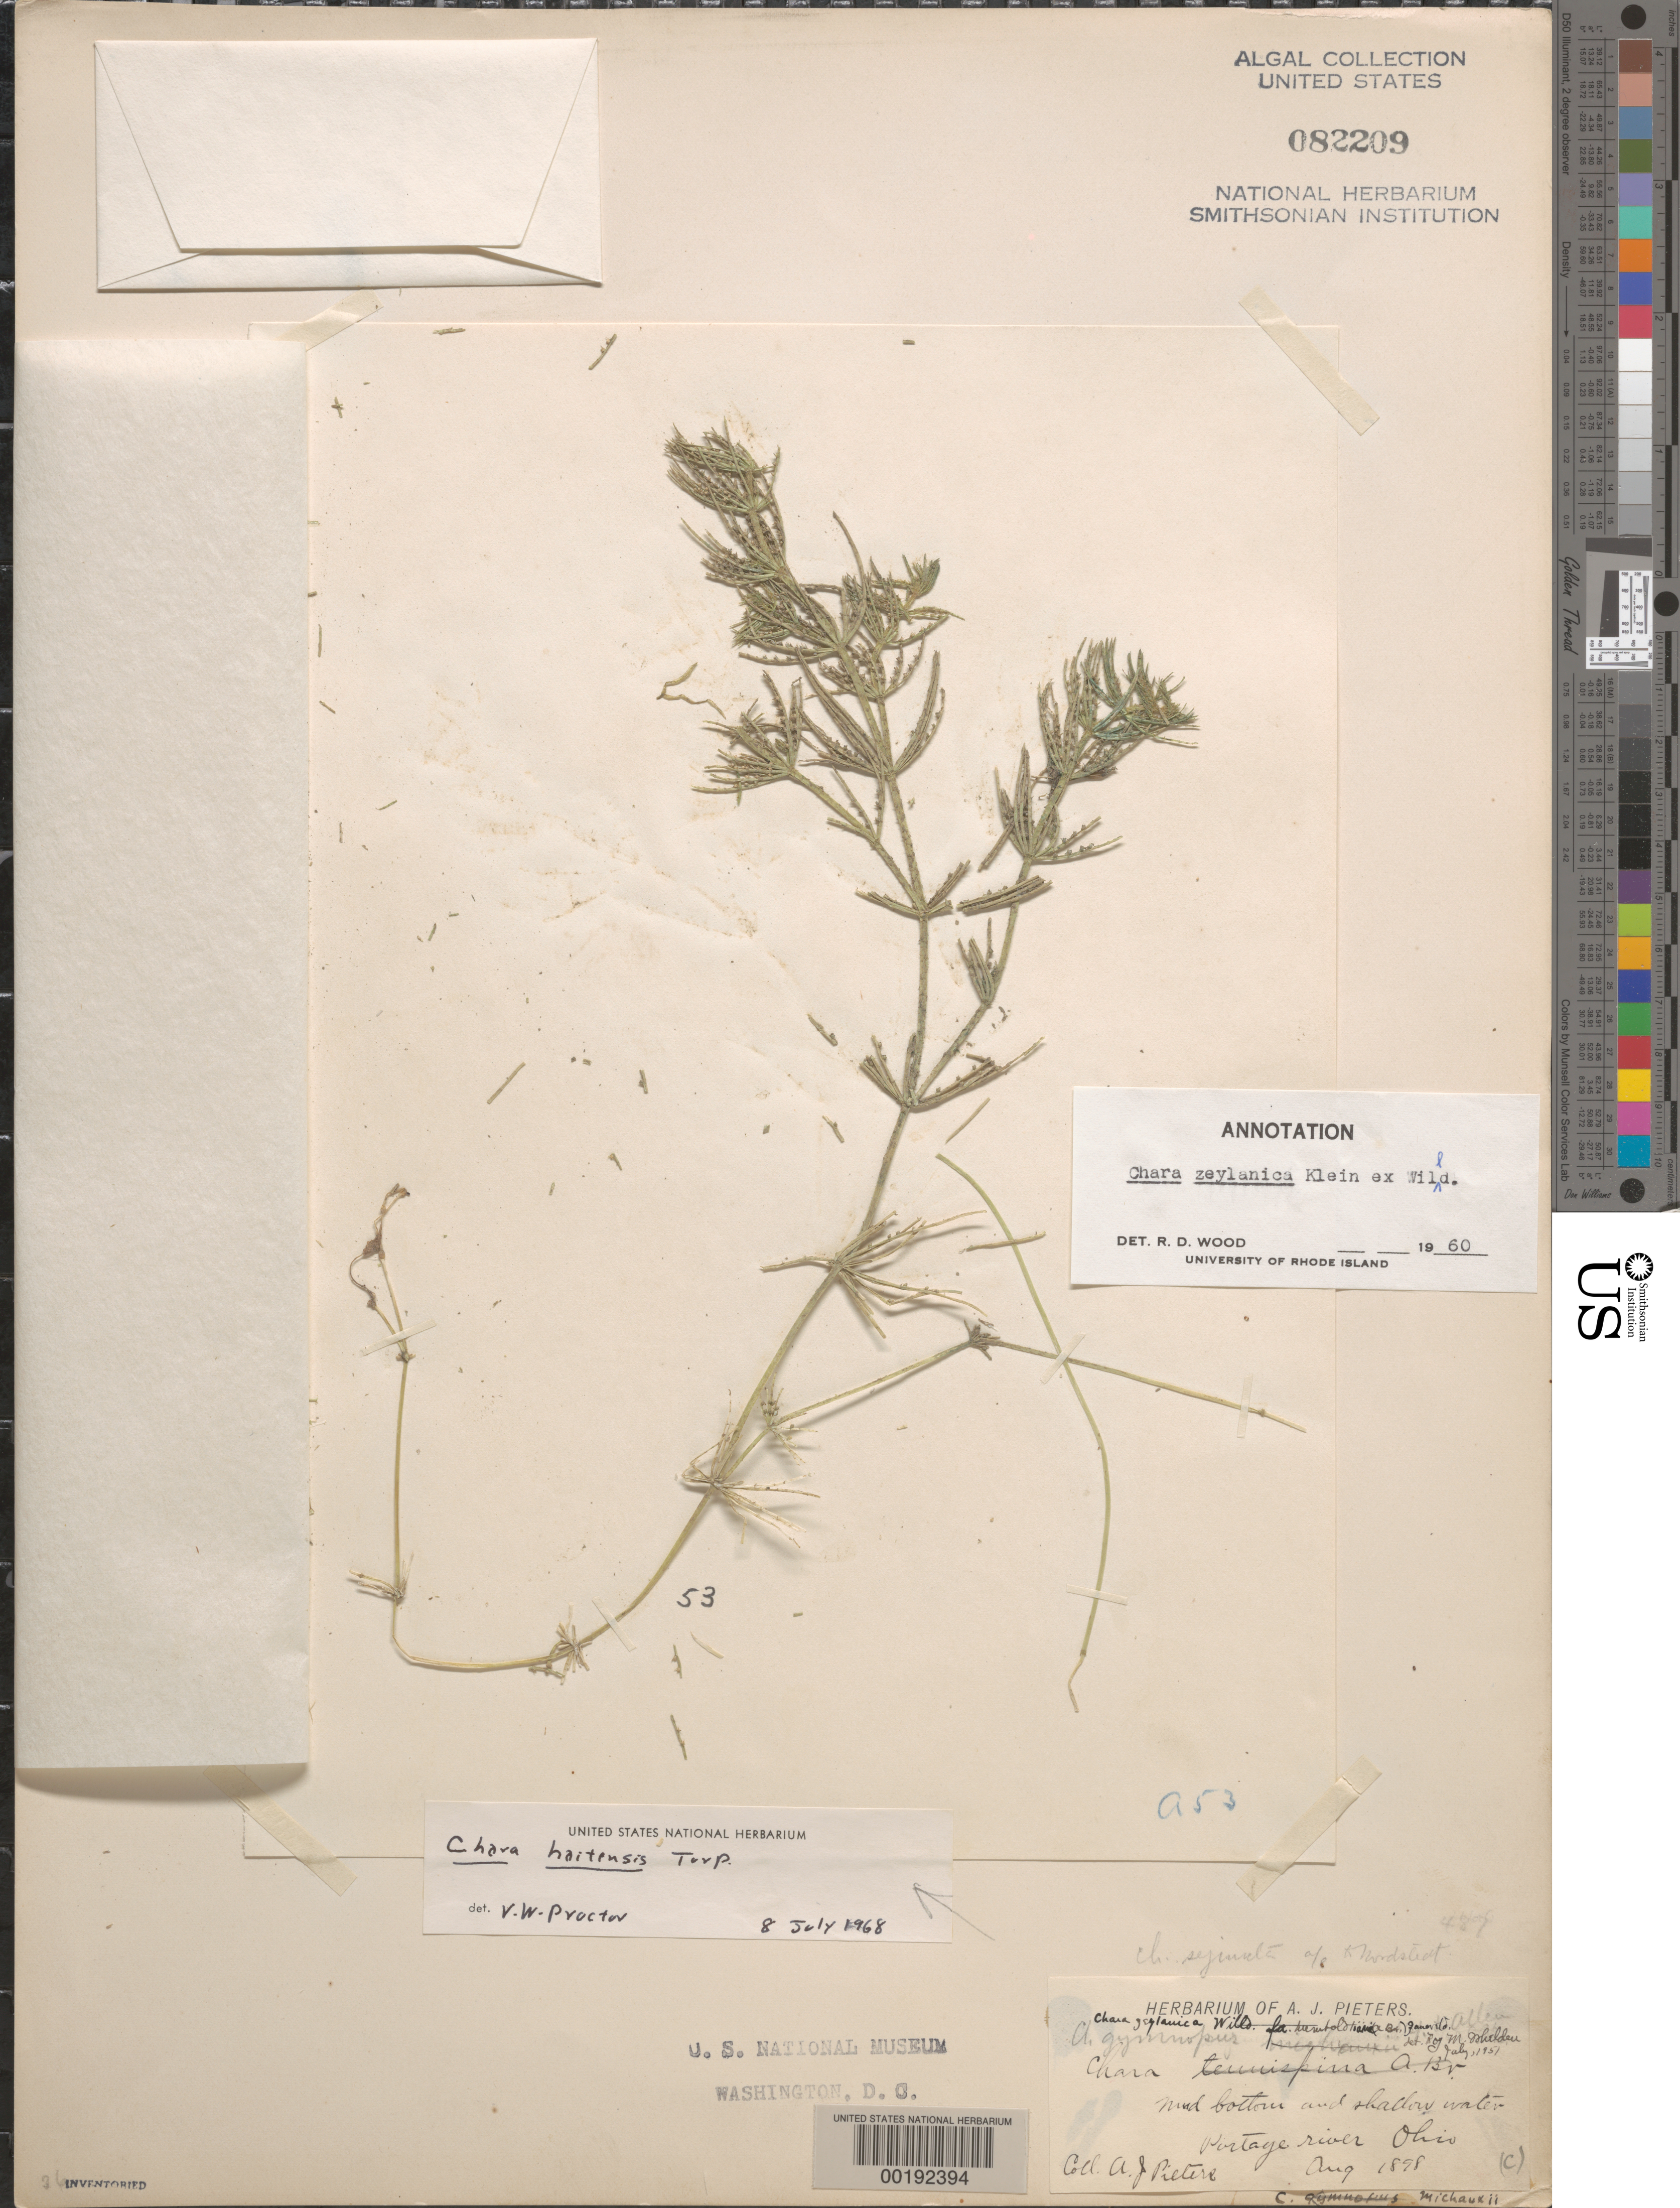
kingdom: Plantae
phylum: Charophyta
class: Charophyceae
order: Charales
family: Characeae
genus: Chara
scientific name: Chara haitensis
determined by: Proctor, V. W.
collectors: A. Pieters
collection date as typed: Aug 1898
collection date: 1898-08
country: United States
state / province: Ohio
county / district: Ottawa County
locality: Portage River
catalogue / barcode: US 82209